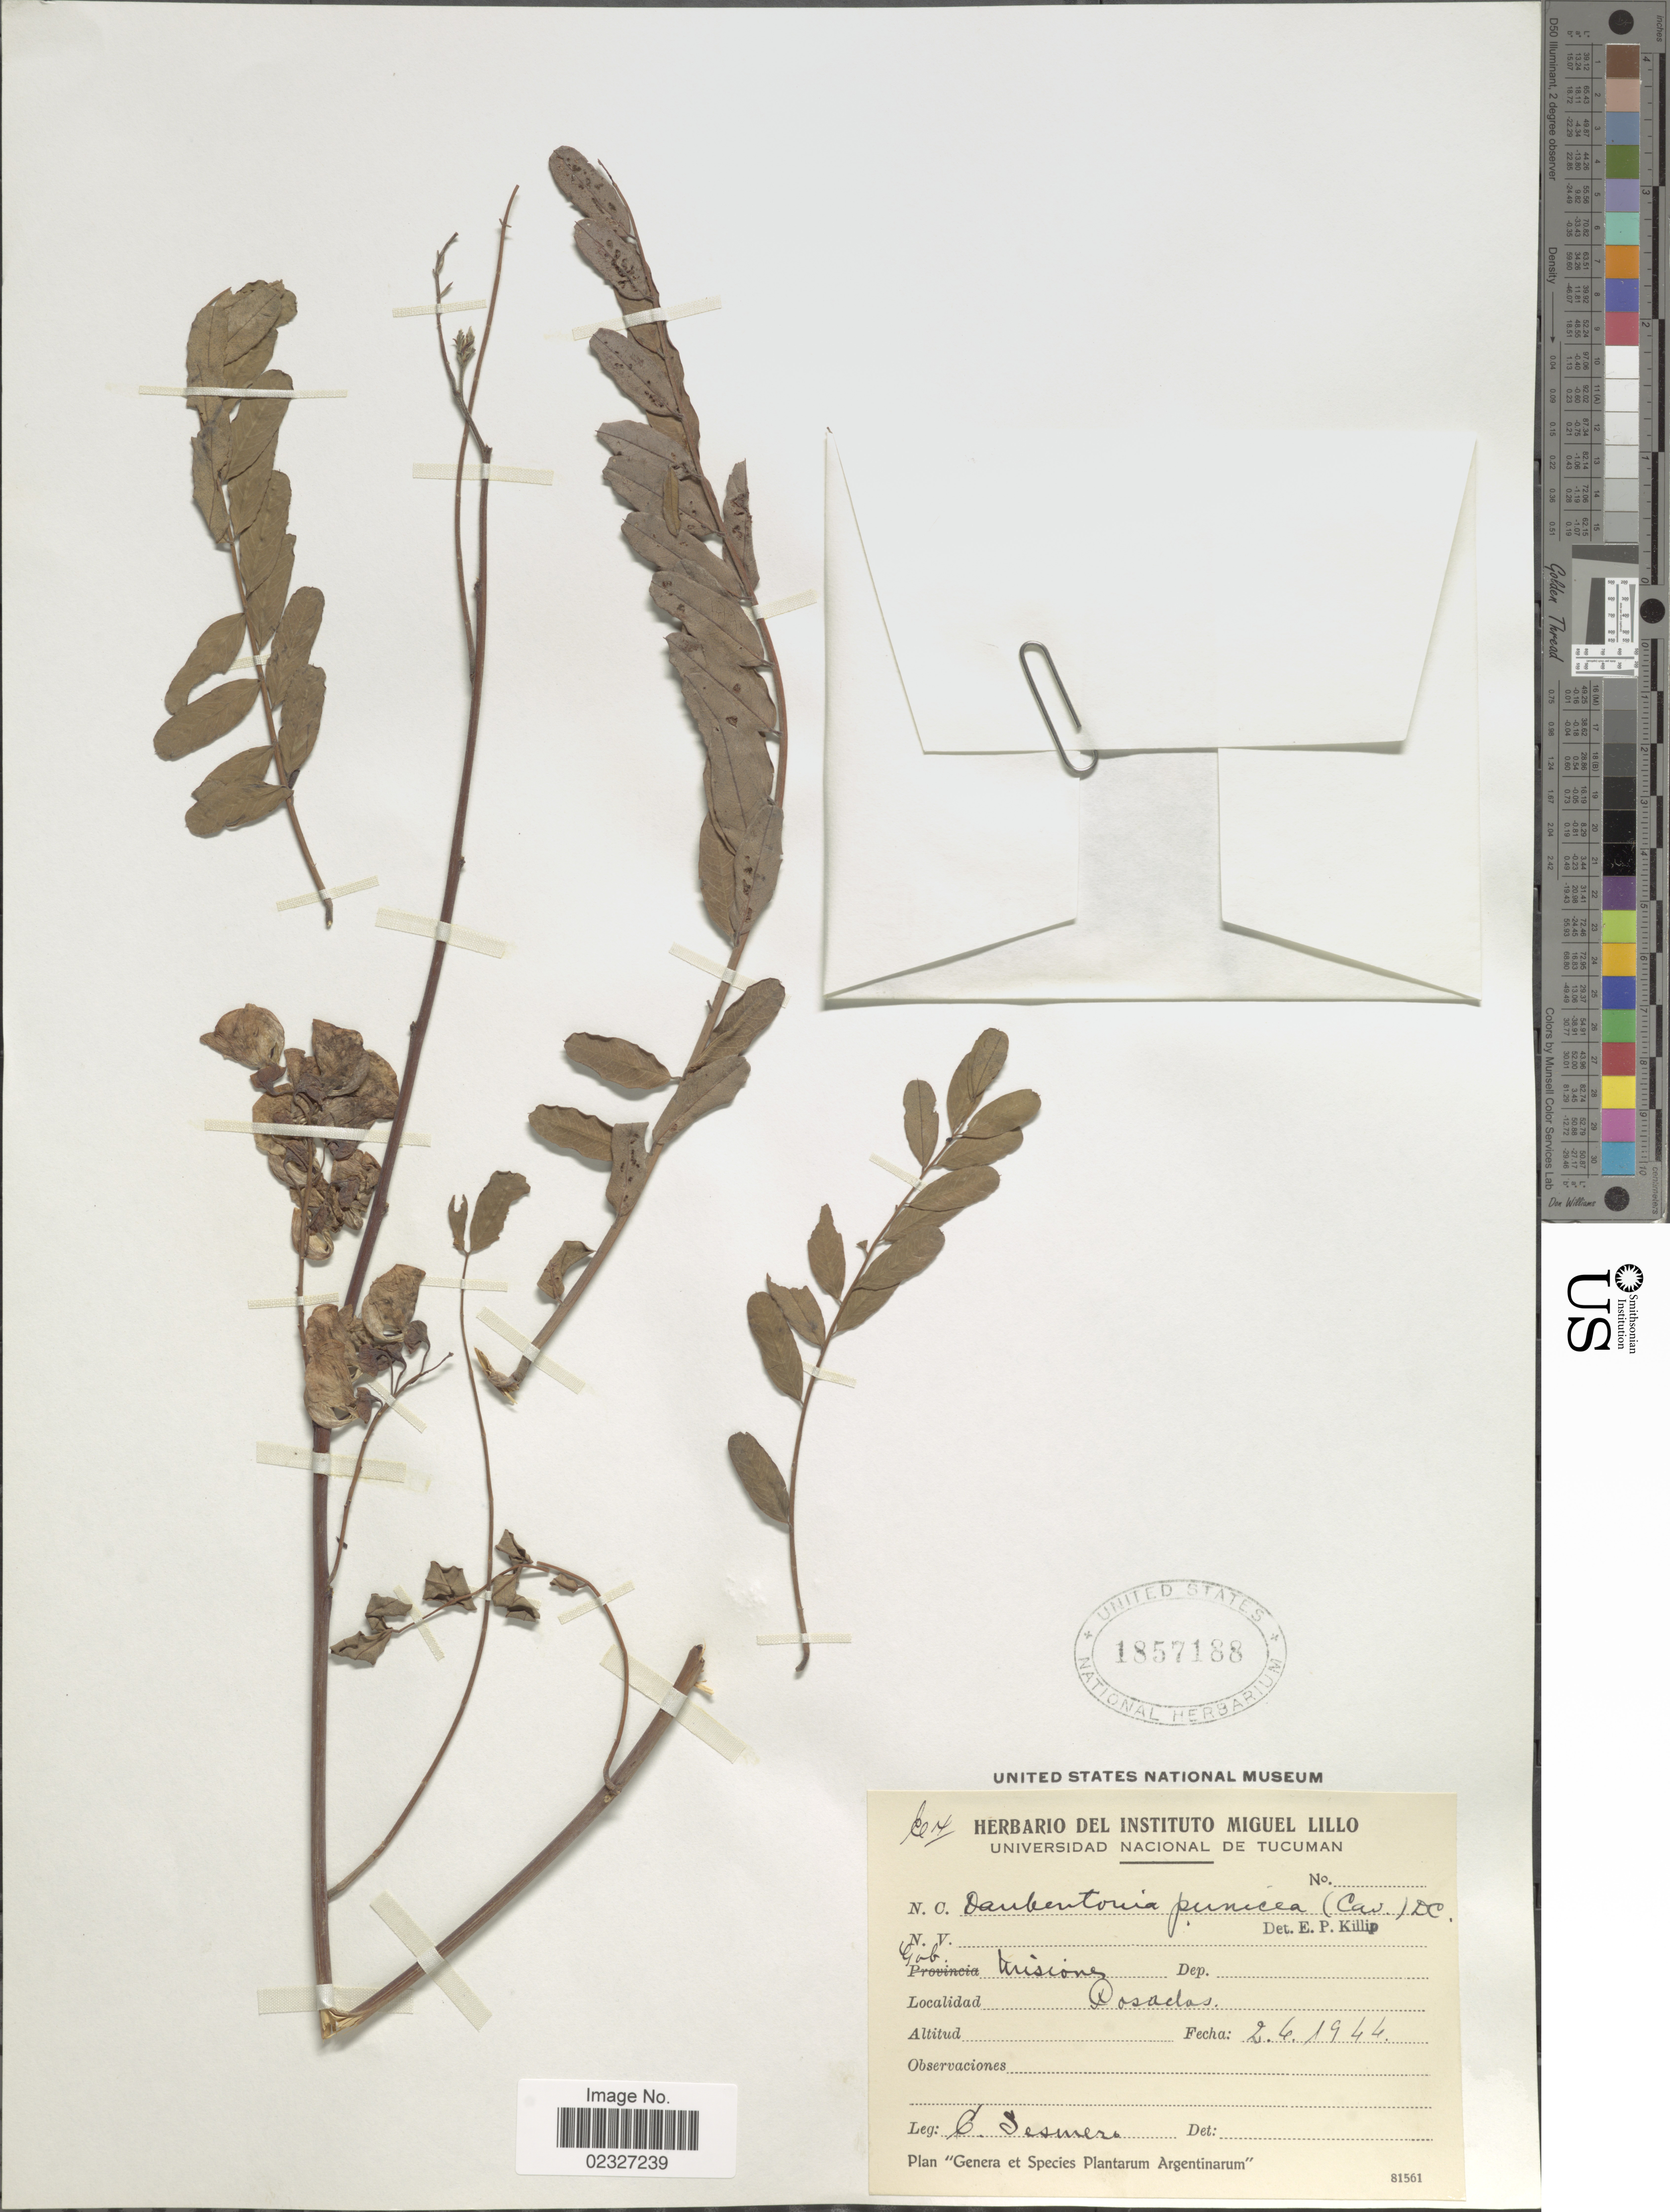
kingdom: Plantae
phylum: Tracheophyta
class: Magnoliopsida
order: Fabales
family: Fabaceae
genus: Sesbania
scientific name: Sesbania punicea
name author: (Cav.) Benth.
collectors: C. Sesmero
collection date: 1944-06-02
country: Argentina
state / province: Misiones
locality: Posadas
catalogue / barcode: US 1857188